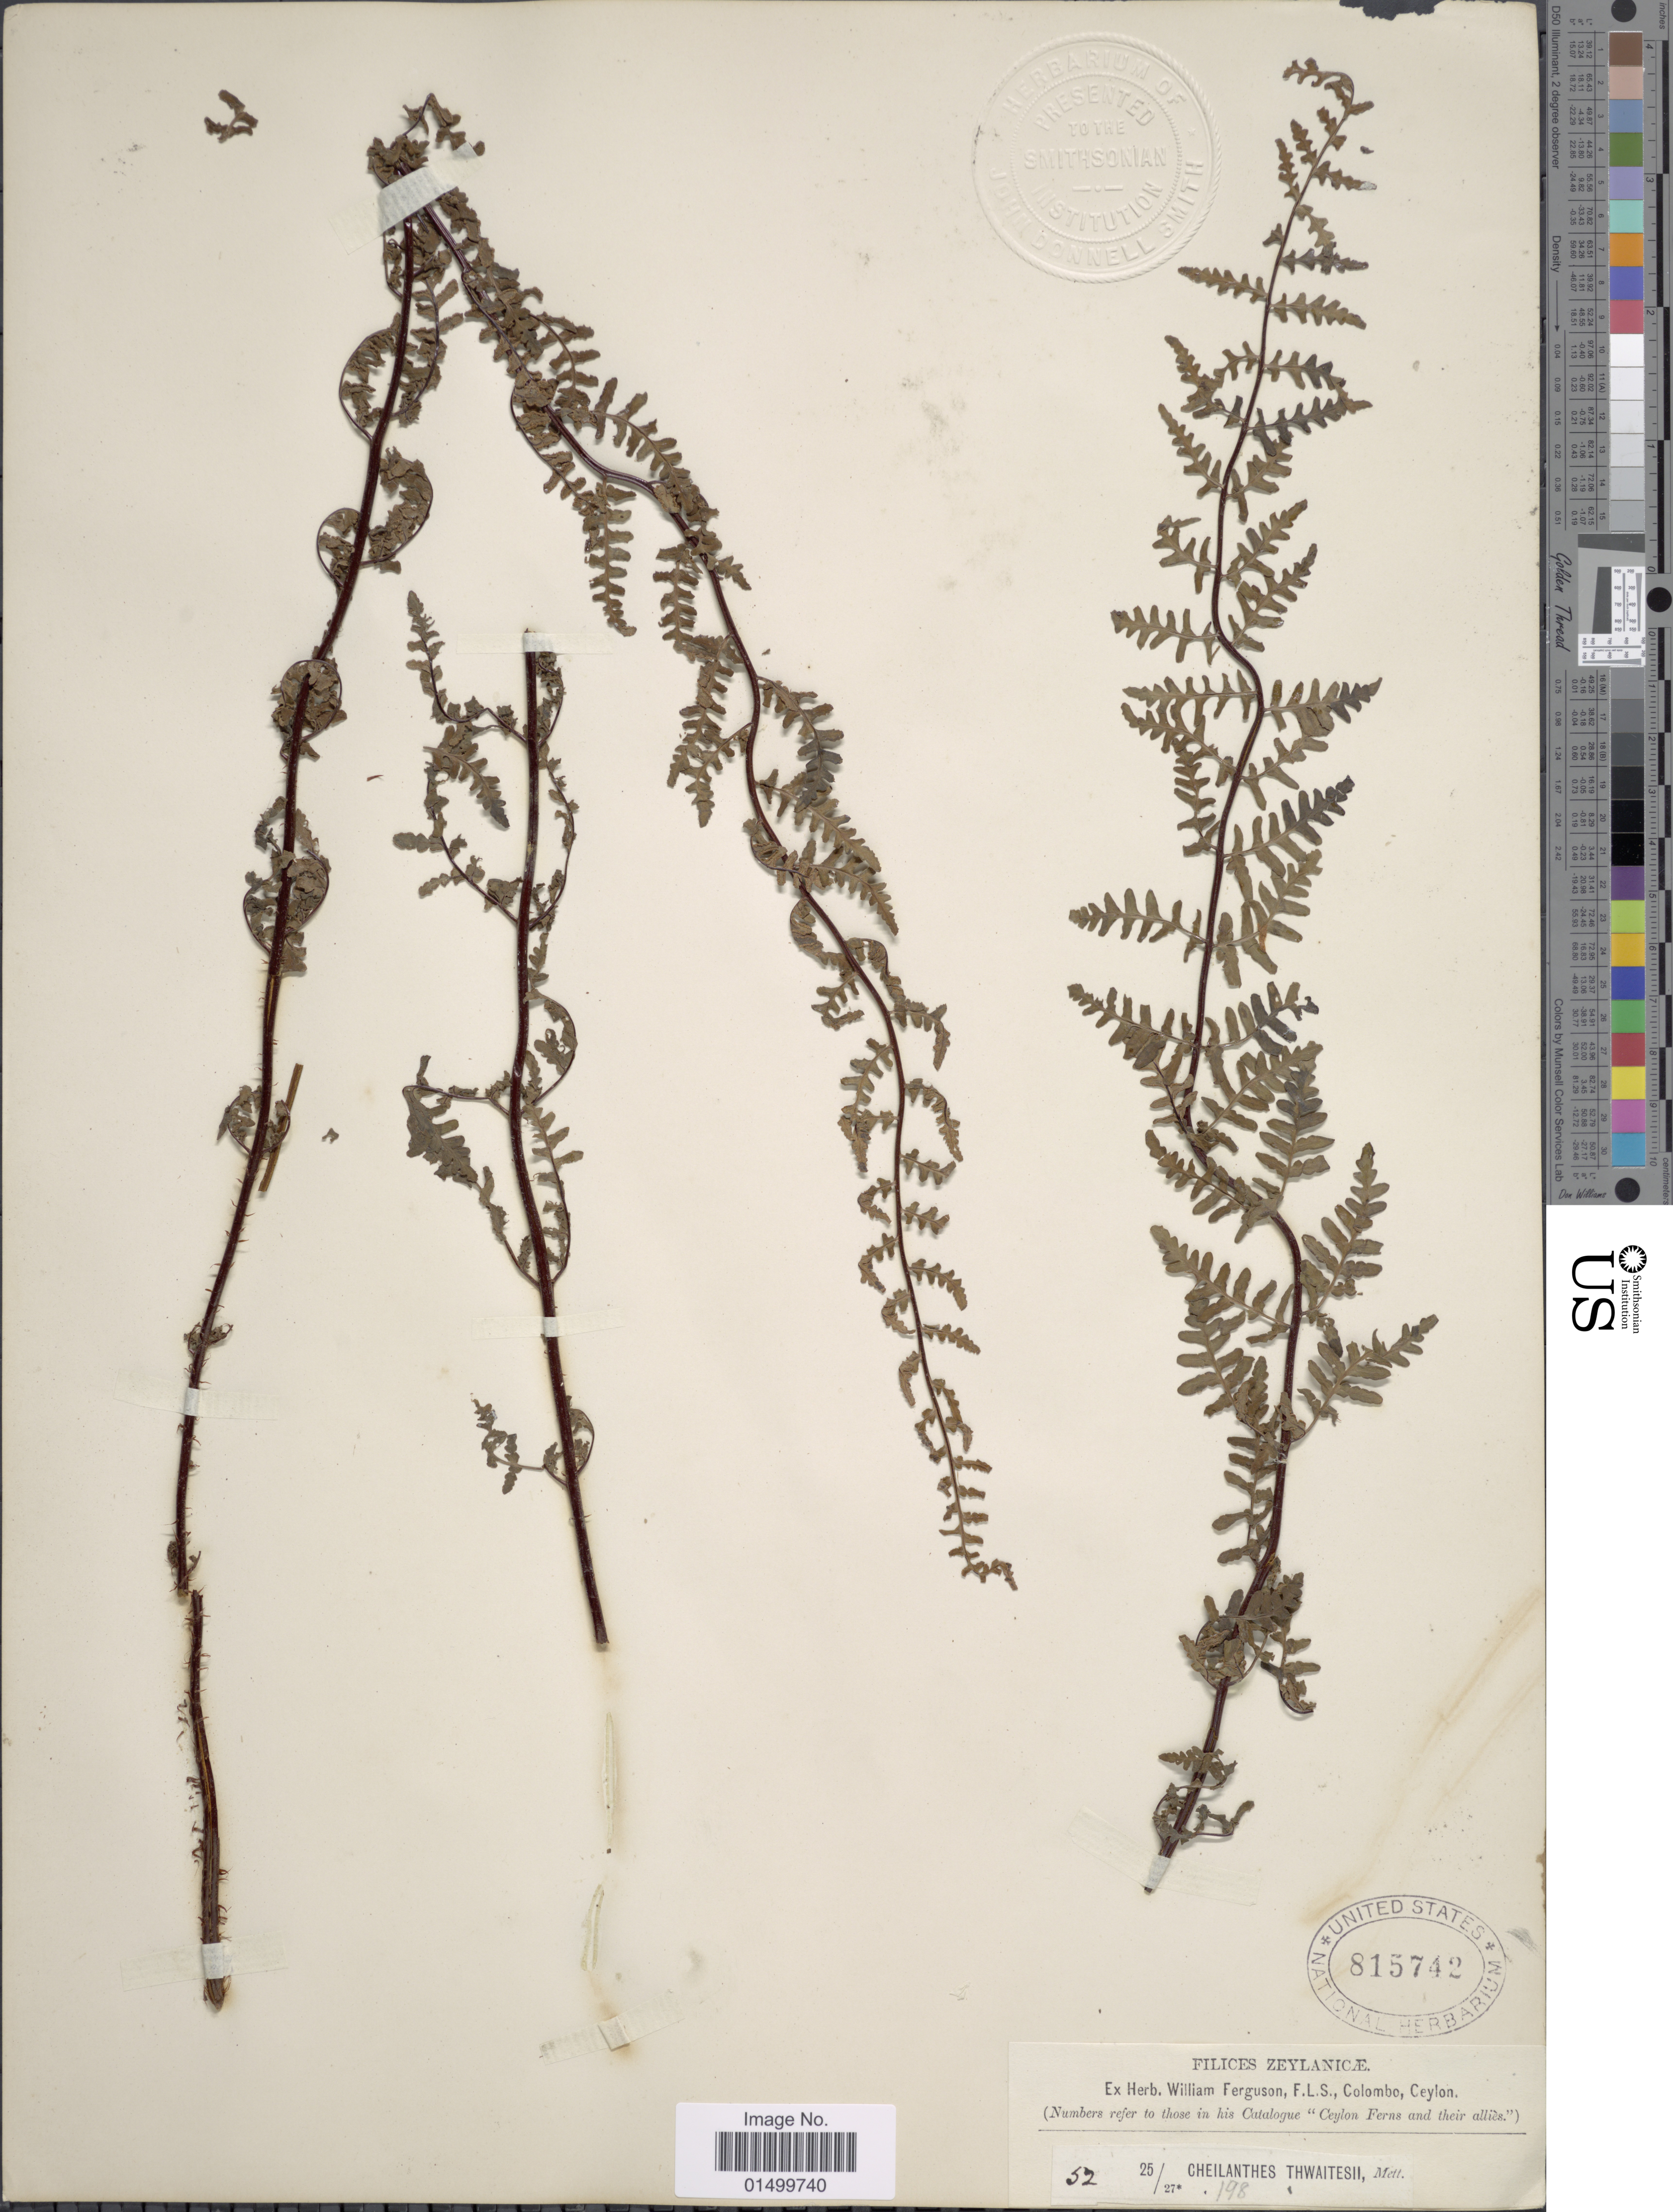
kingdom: Plantae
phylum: Tracheophyta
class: Polypodiopsida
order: Polypodiales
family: Pteridaceae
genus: Cheilanthes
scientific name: Cheilanthes thwaitesii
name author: Mett.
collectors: ex herb. W. Ferguson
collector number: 25/27?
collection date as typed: Transcribed d/m/y: //52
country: Sri Lanka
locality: Zeylanicae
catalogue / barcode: US 815742